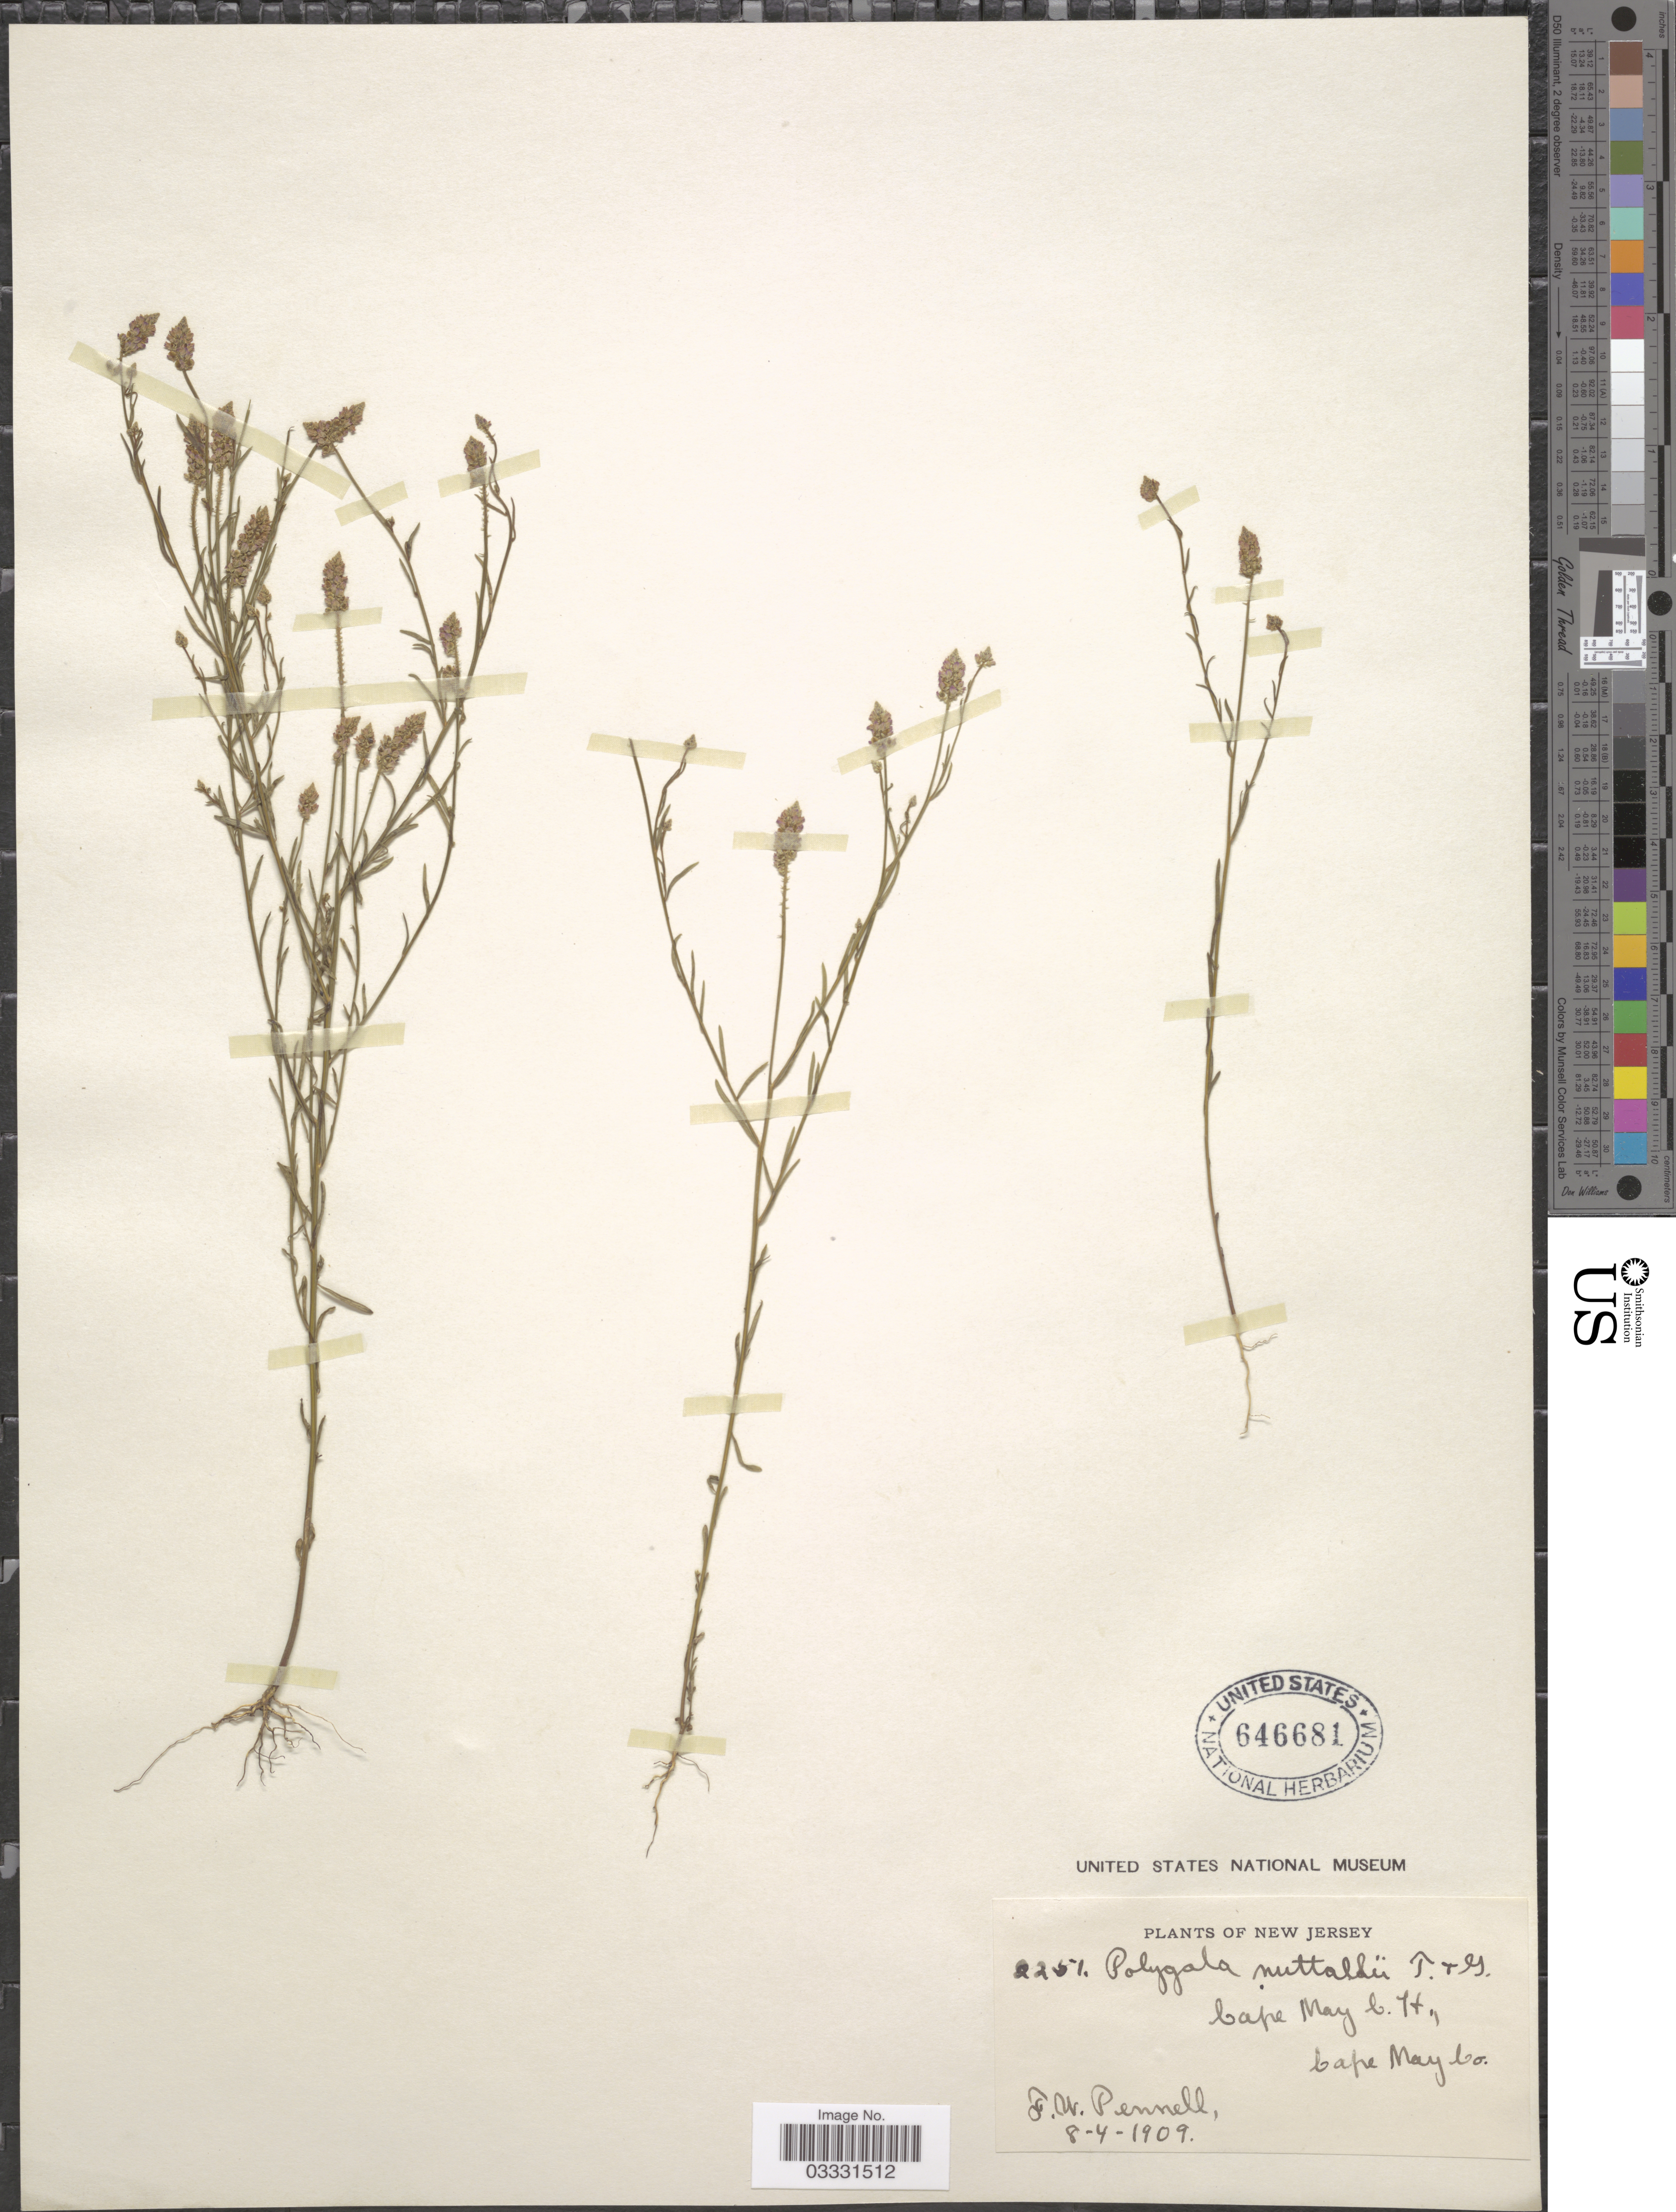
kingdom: Plantae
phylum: Tracheophyta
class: Magnoliopsida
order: Fabales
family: Polygalaceae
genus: Polygala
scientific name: Polygala nuttallii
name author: Torr. & A. Gray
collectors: F. W. Pennell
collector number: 2251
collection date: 1909-08-04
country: United States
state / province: New Jersey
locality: Cape May C. Lt [interpreted], Cape May Co.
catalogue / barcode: US 646681